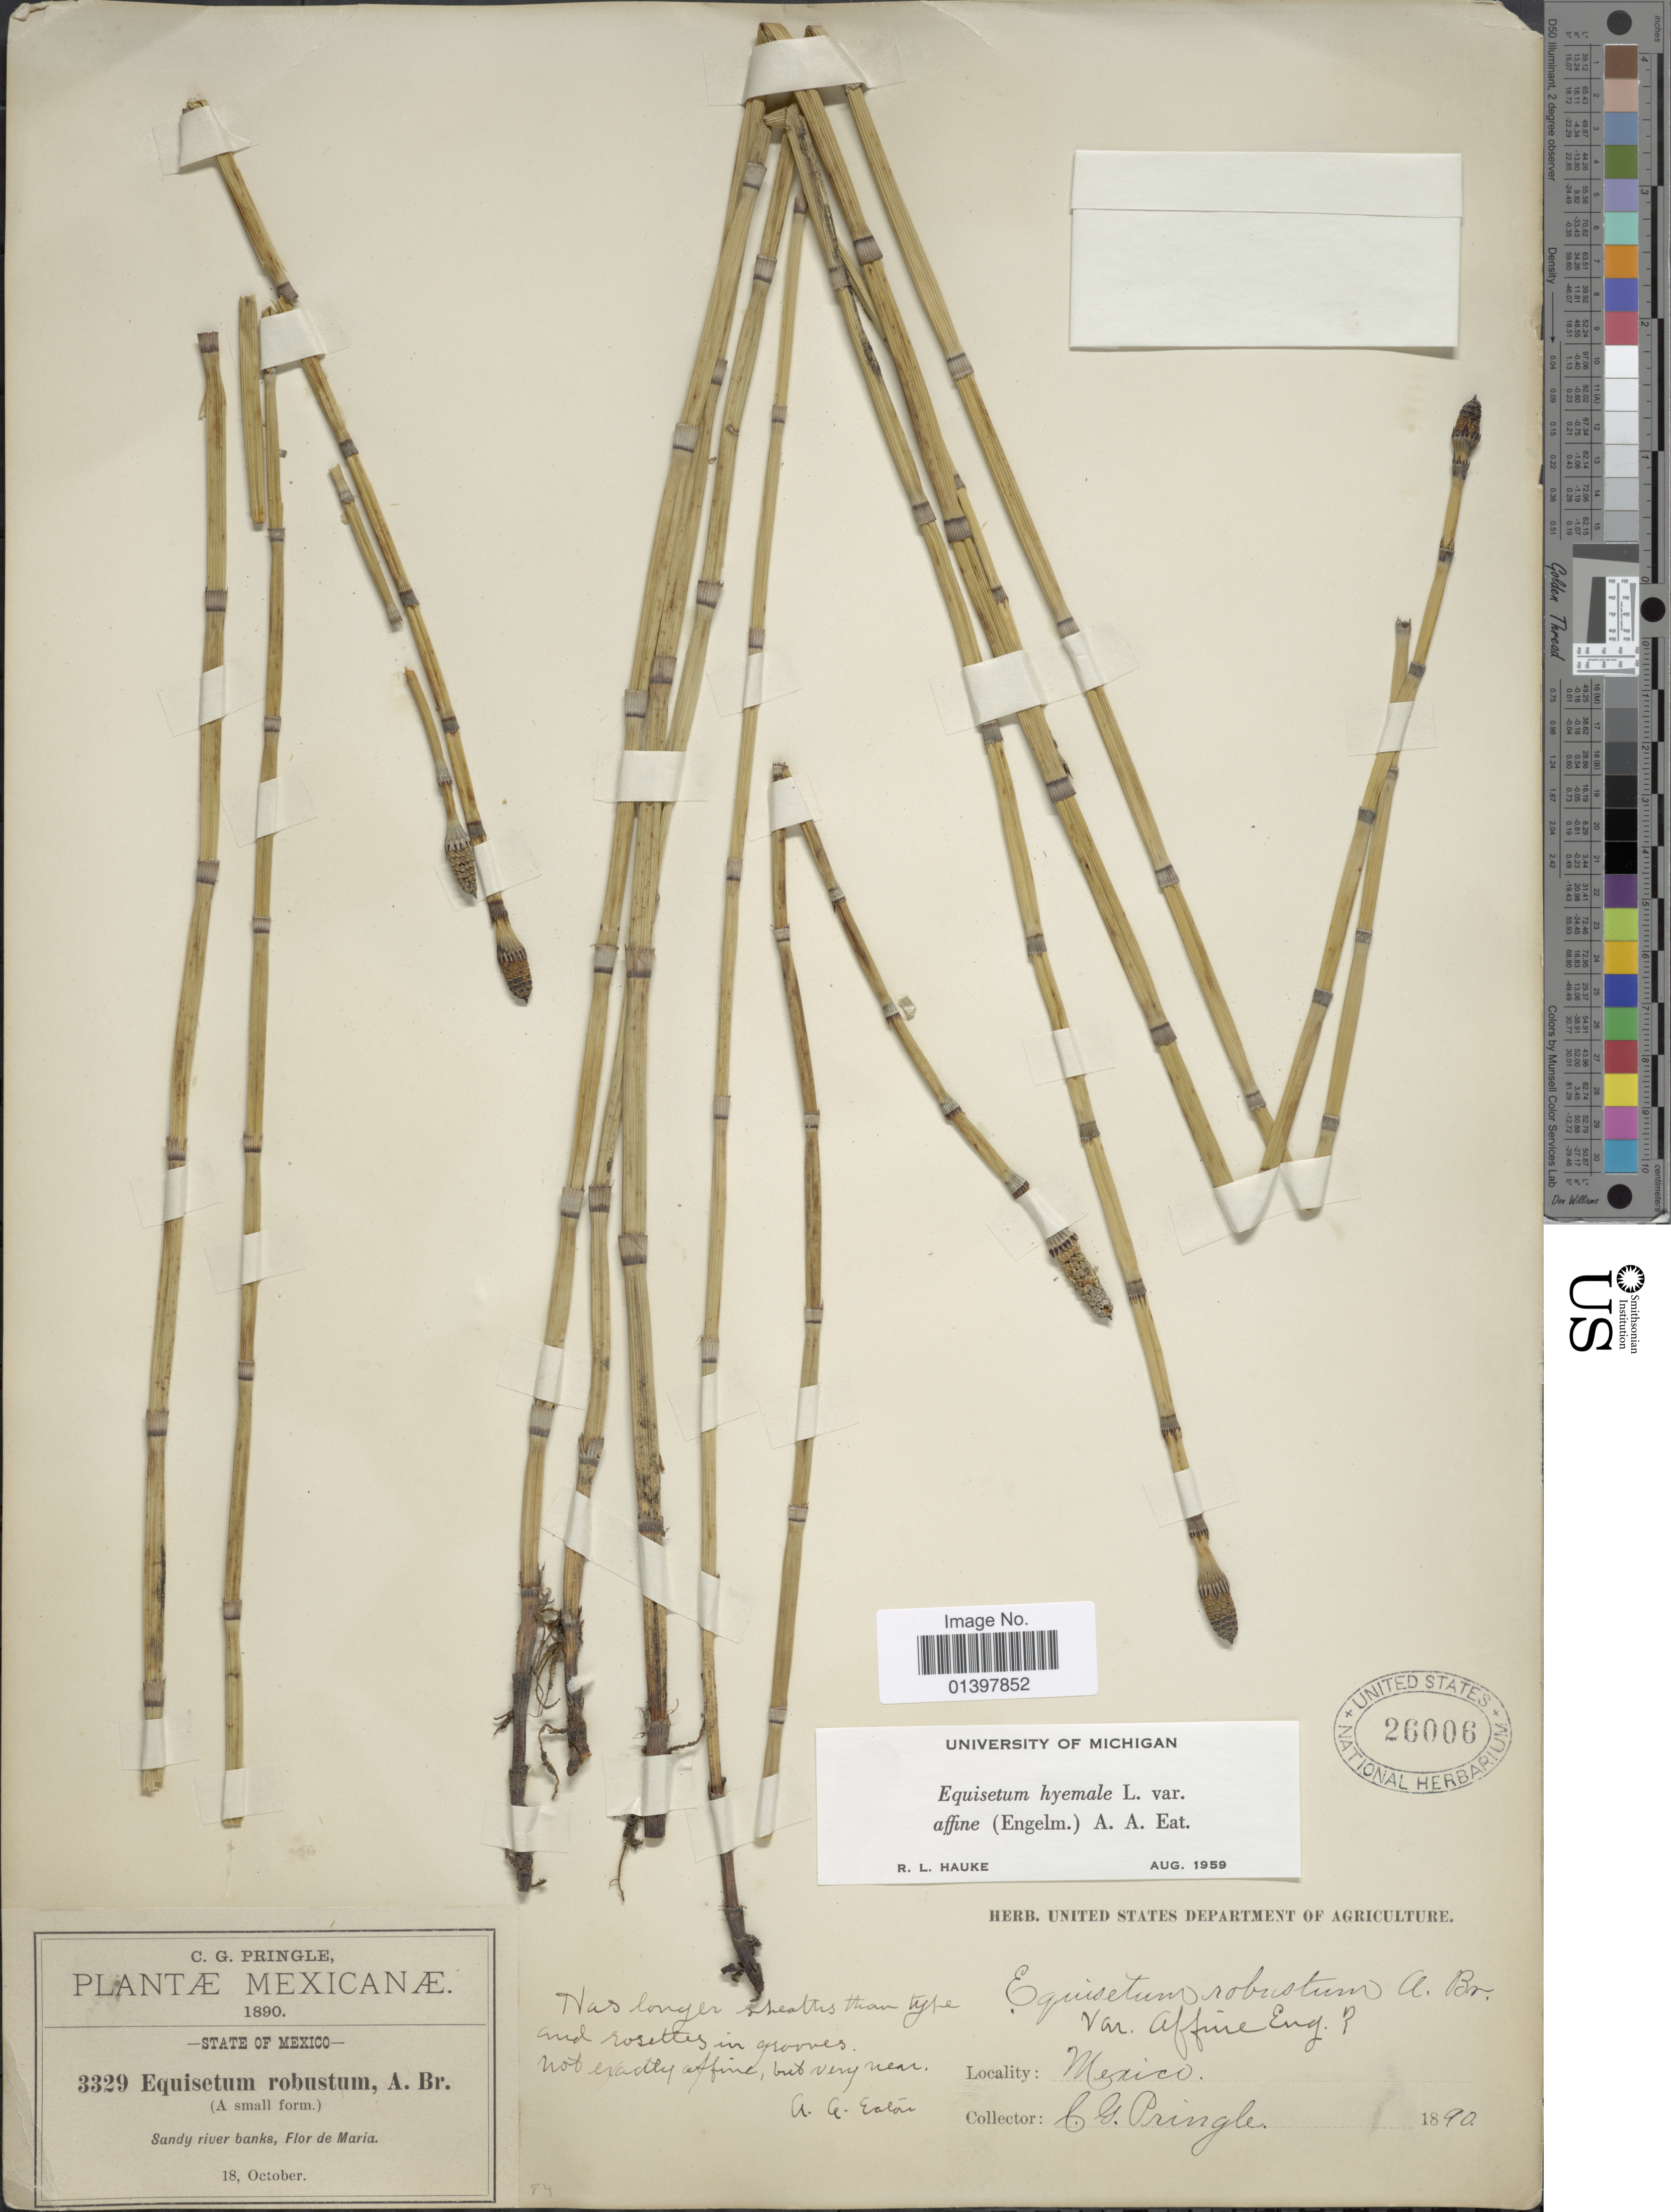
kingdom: Plantae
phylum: Tracheophyta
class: Polypodiopsida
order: Equisetales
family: Equisetaceae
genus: Equisetum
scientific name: Equisetum hyemale var. affine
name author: (Engelm.) A.A. Eaton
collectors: C. G. Pringle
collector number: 3329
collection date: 1890-10-18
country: Mexico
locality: Sandy river banks, Flor de Maria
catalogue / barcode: US 26006